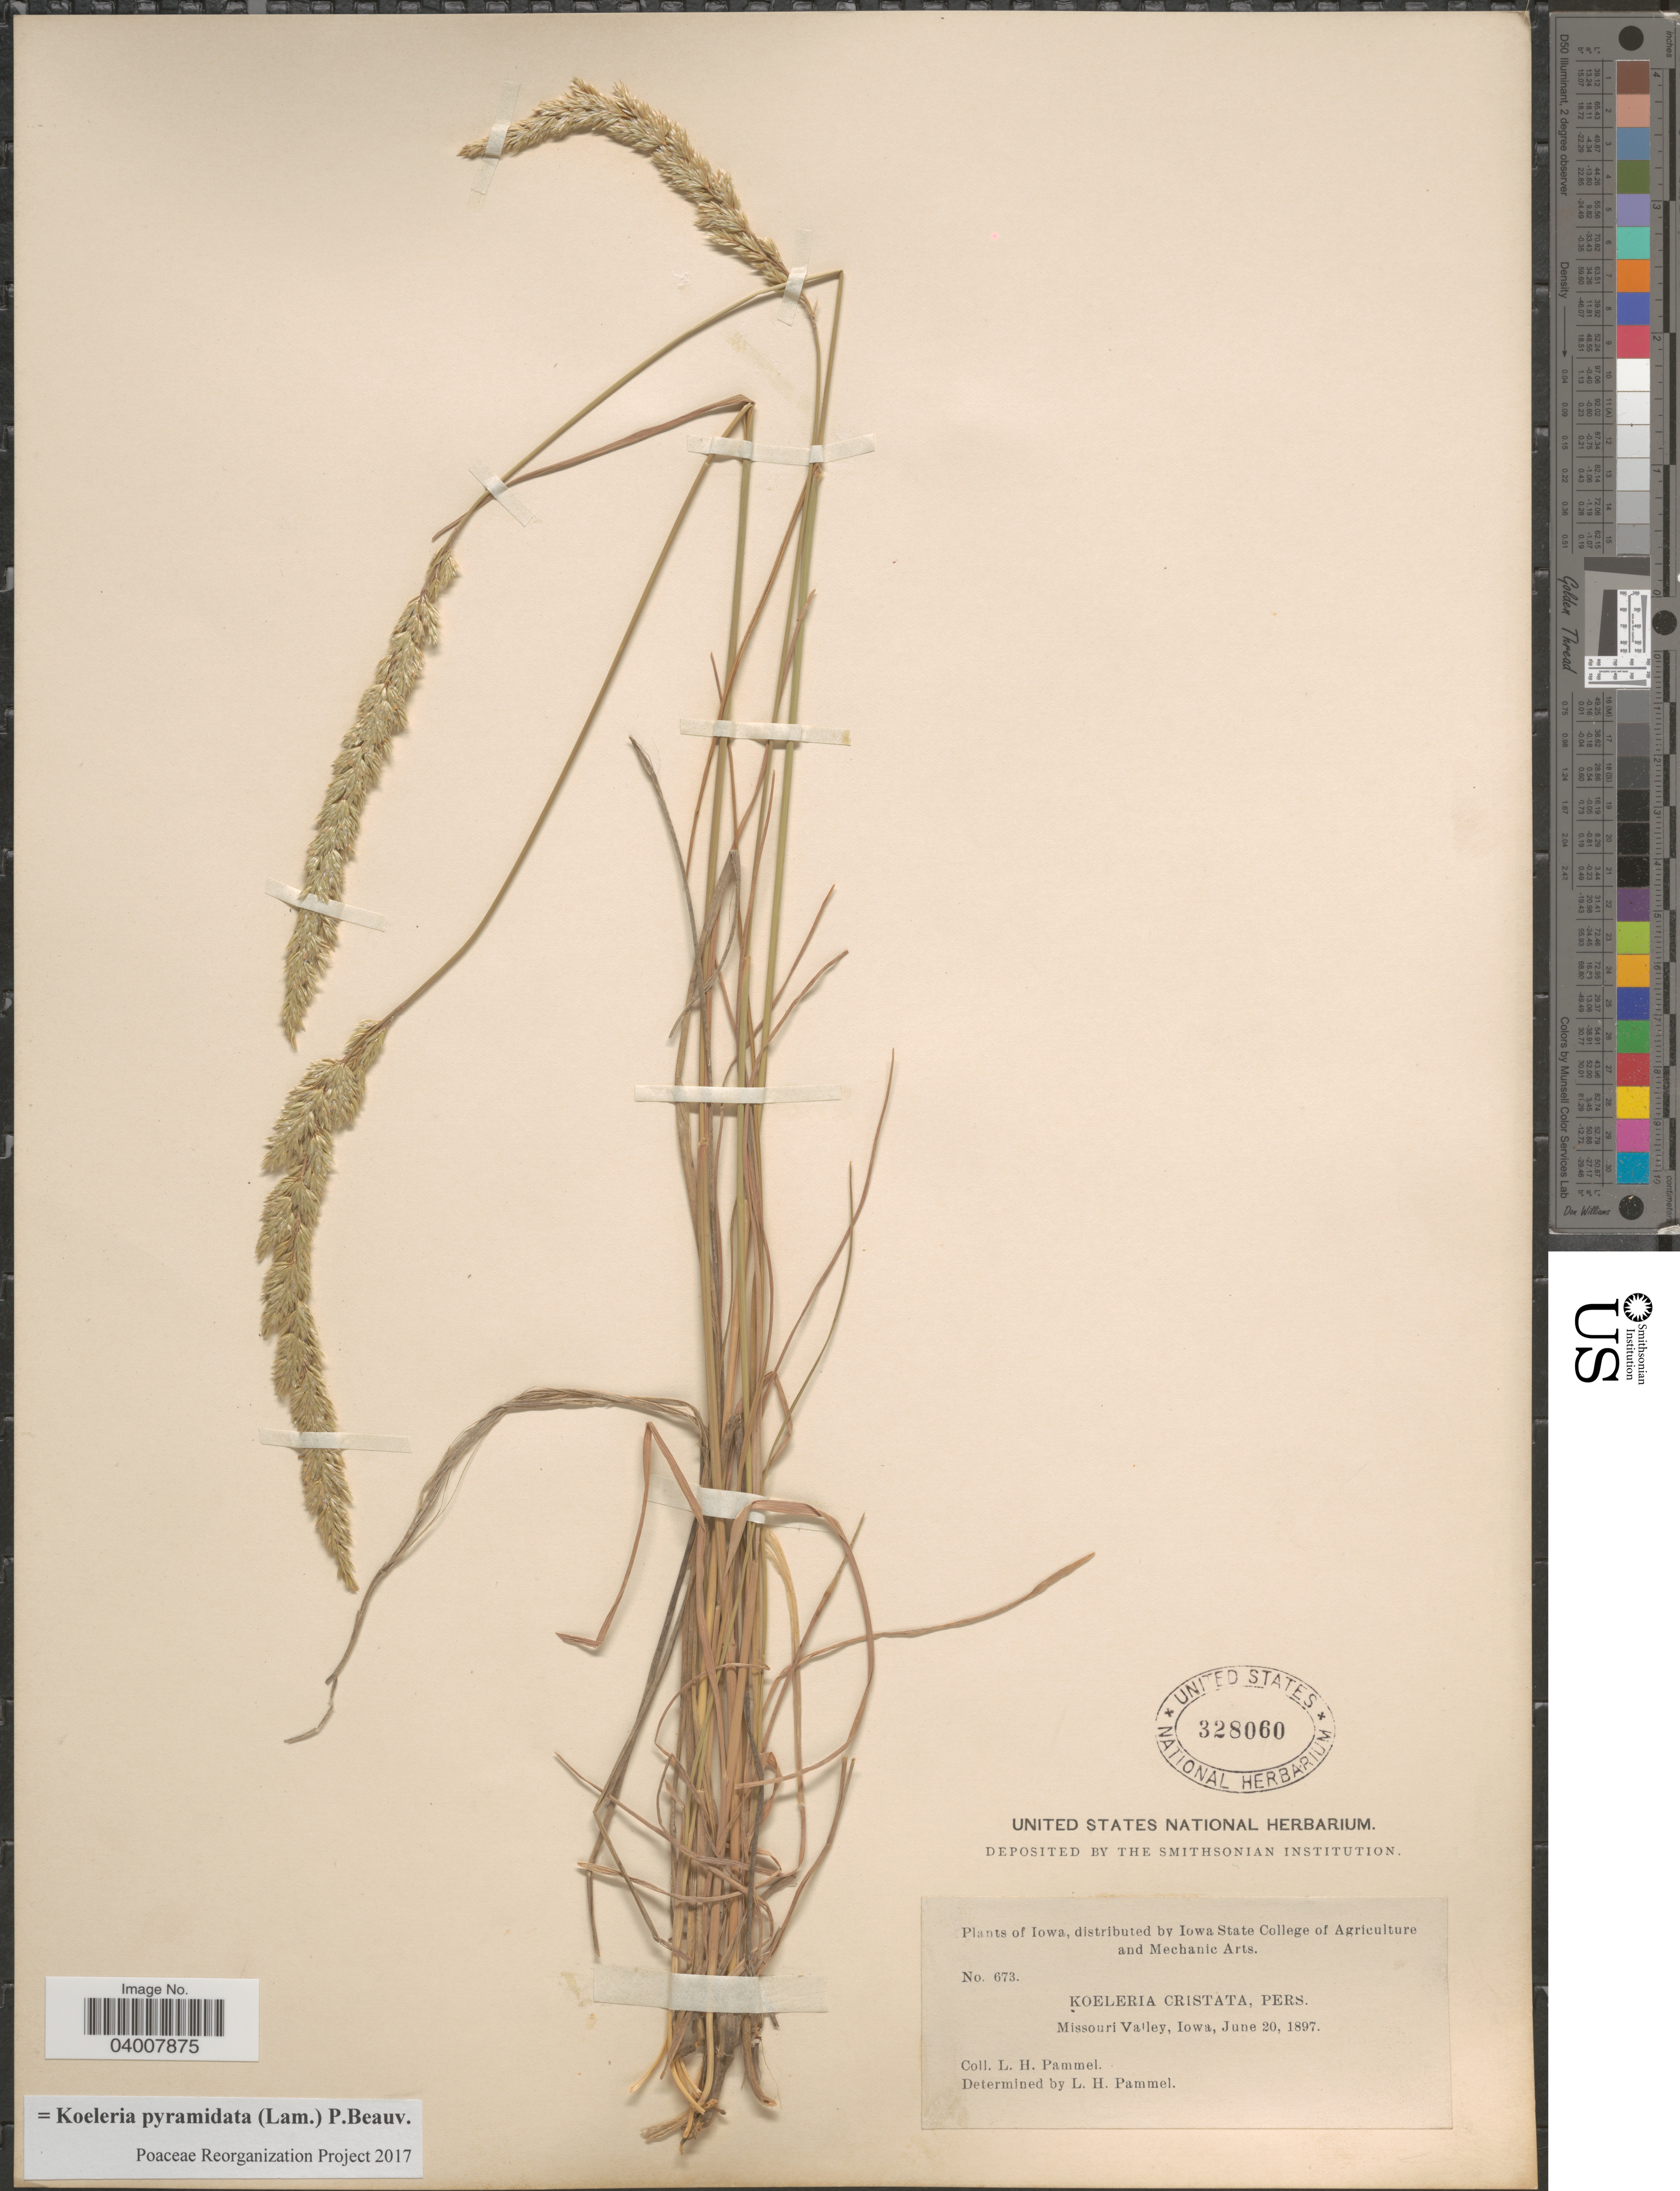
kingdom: Plantae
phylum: Tracheophyta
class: Liliopsida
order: Poales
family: Poaceae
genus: Koeleria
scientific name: Koeleria pyramidata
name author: (Lam.) P. Beauv.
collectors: L. Pammel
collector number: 673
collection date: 1897-06-20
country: United States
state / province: Iowa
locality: Missouri Valley.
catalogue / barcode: US 328060